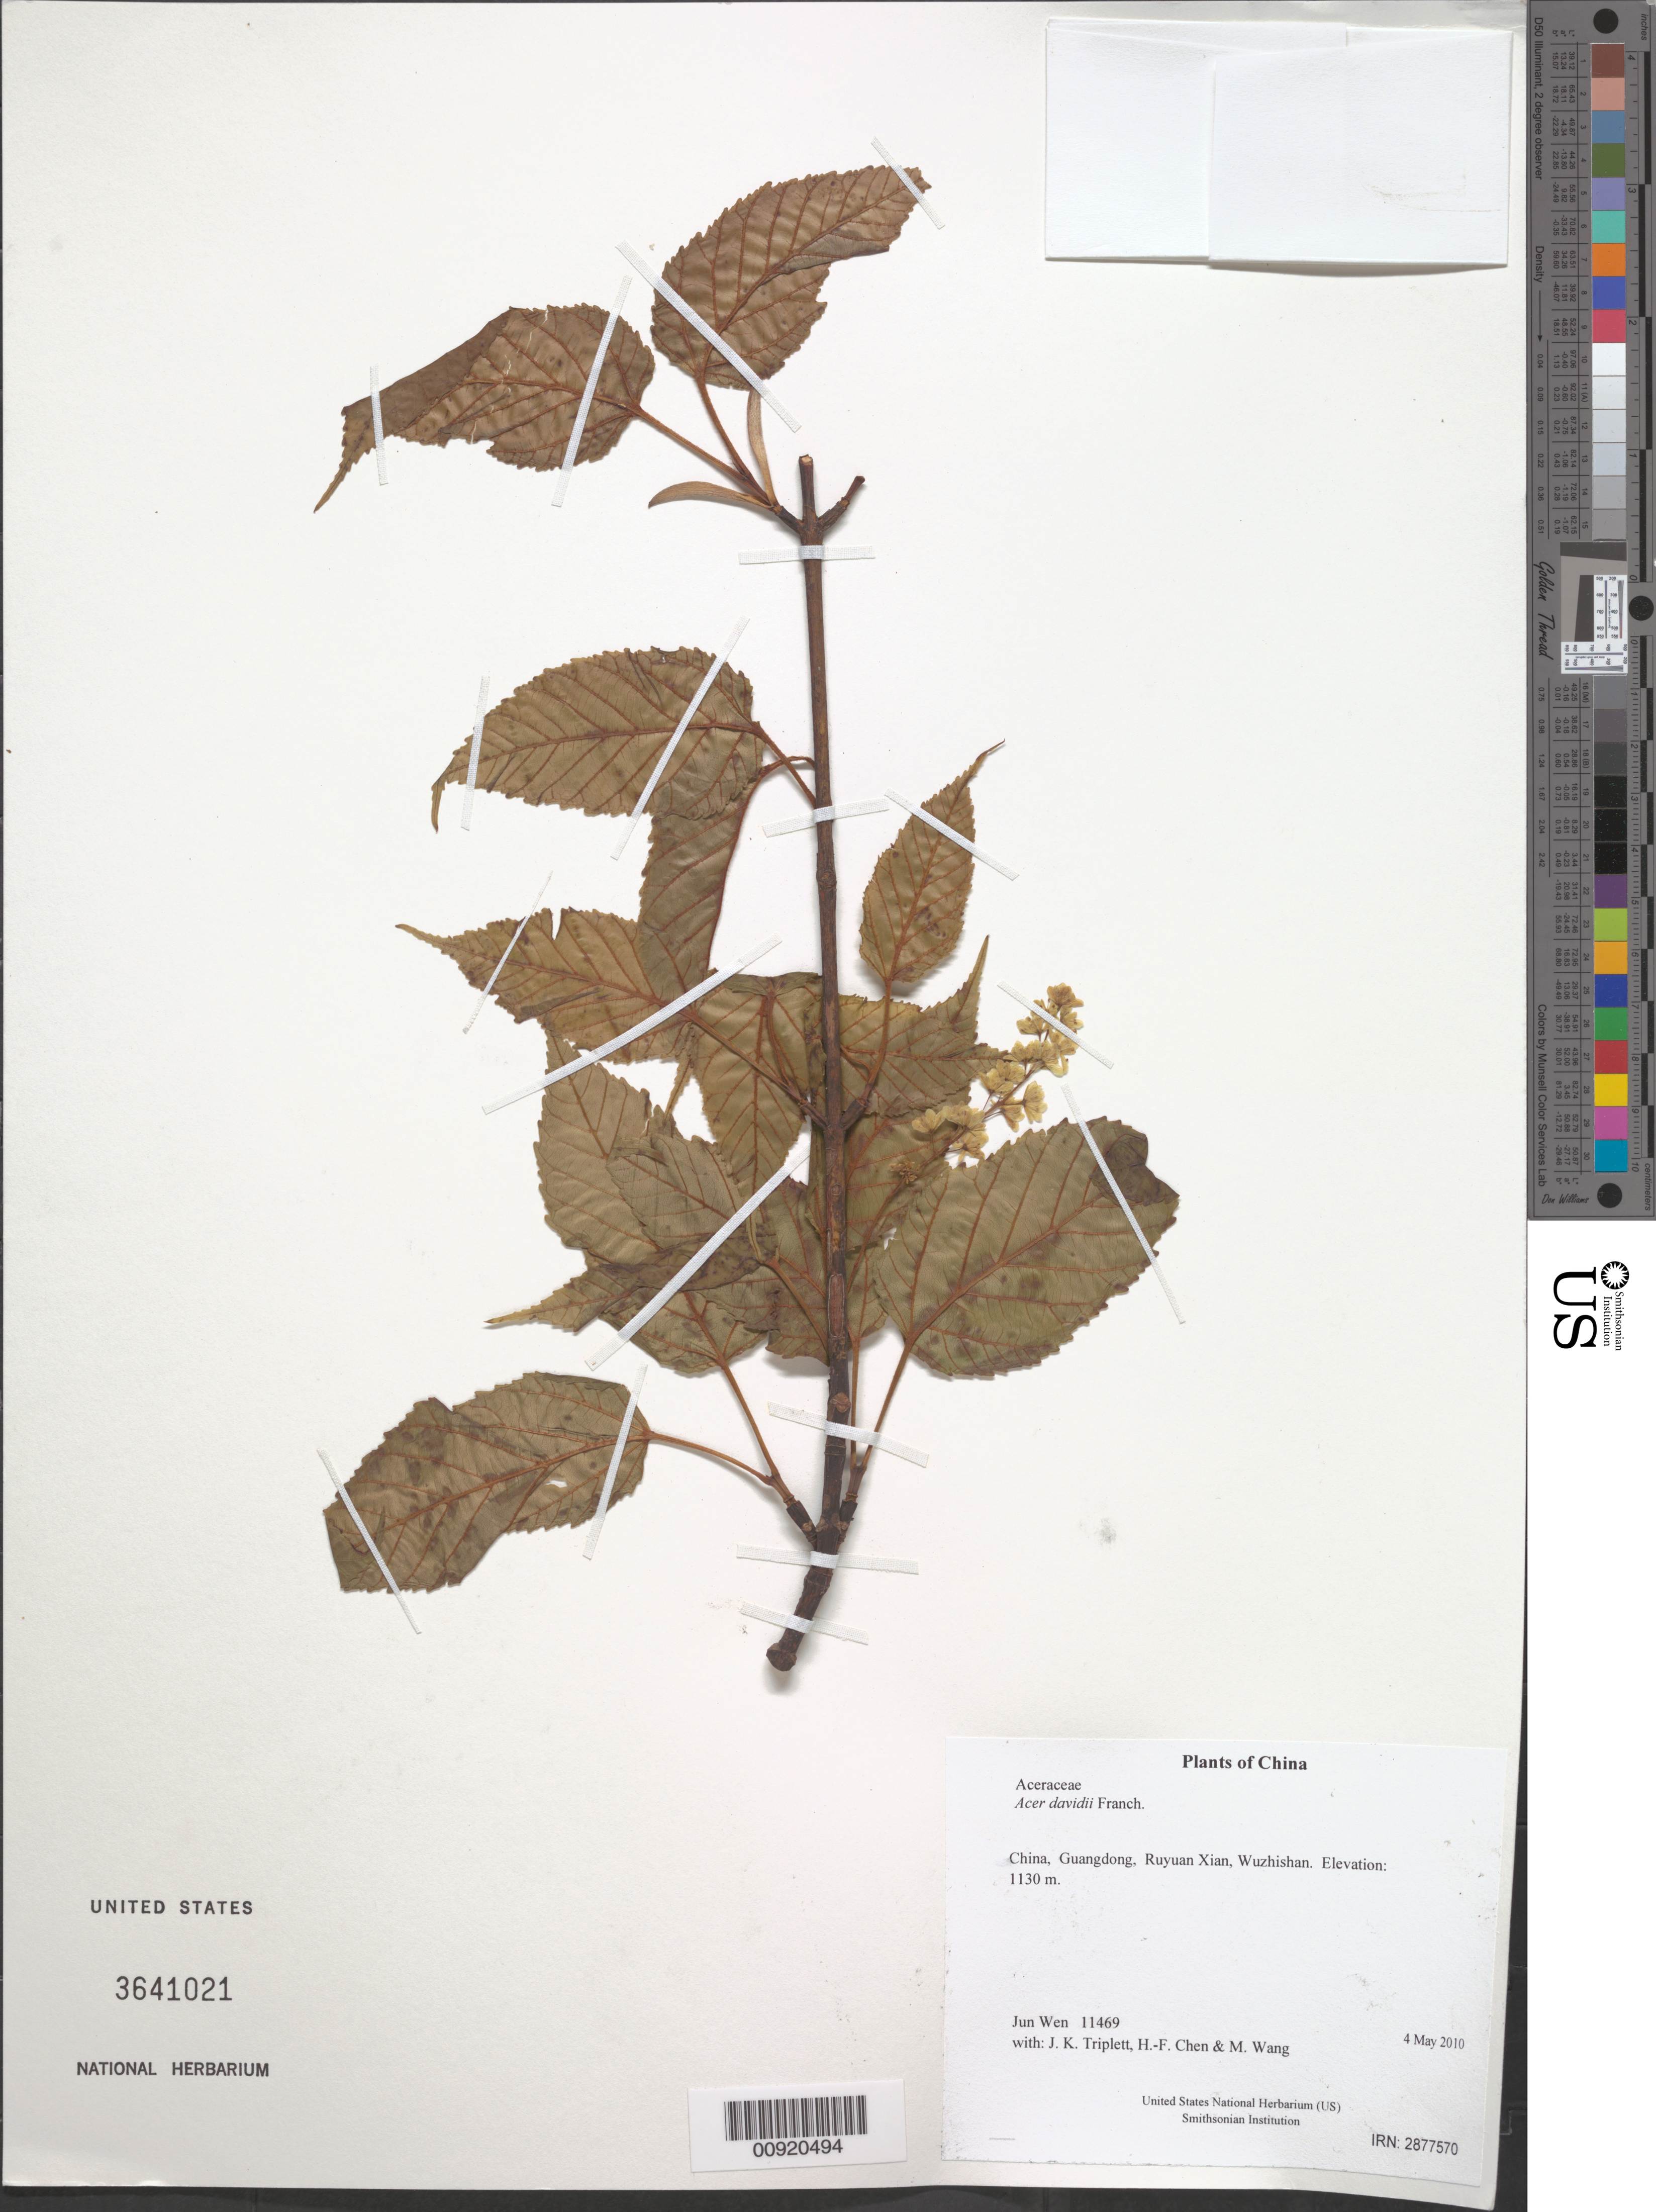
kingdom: Plantae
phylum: Tracheophyta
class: Magnoliopsida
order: Sapindales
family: Sapindaceae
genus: Acer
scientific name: Acer davidii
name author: Franch.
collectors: J. Wen, J. K. Triplett, H.-F. Chen & M. Wang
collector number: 11469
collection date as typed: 4 May 2010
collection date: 2010-05-04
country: China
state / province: Guangdong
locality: Ruyuan Xian, Wuzhishan.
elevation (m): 1130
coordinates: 24 56.085 N, 113 00.416 E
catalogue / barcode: US 3641021